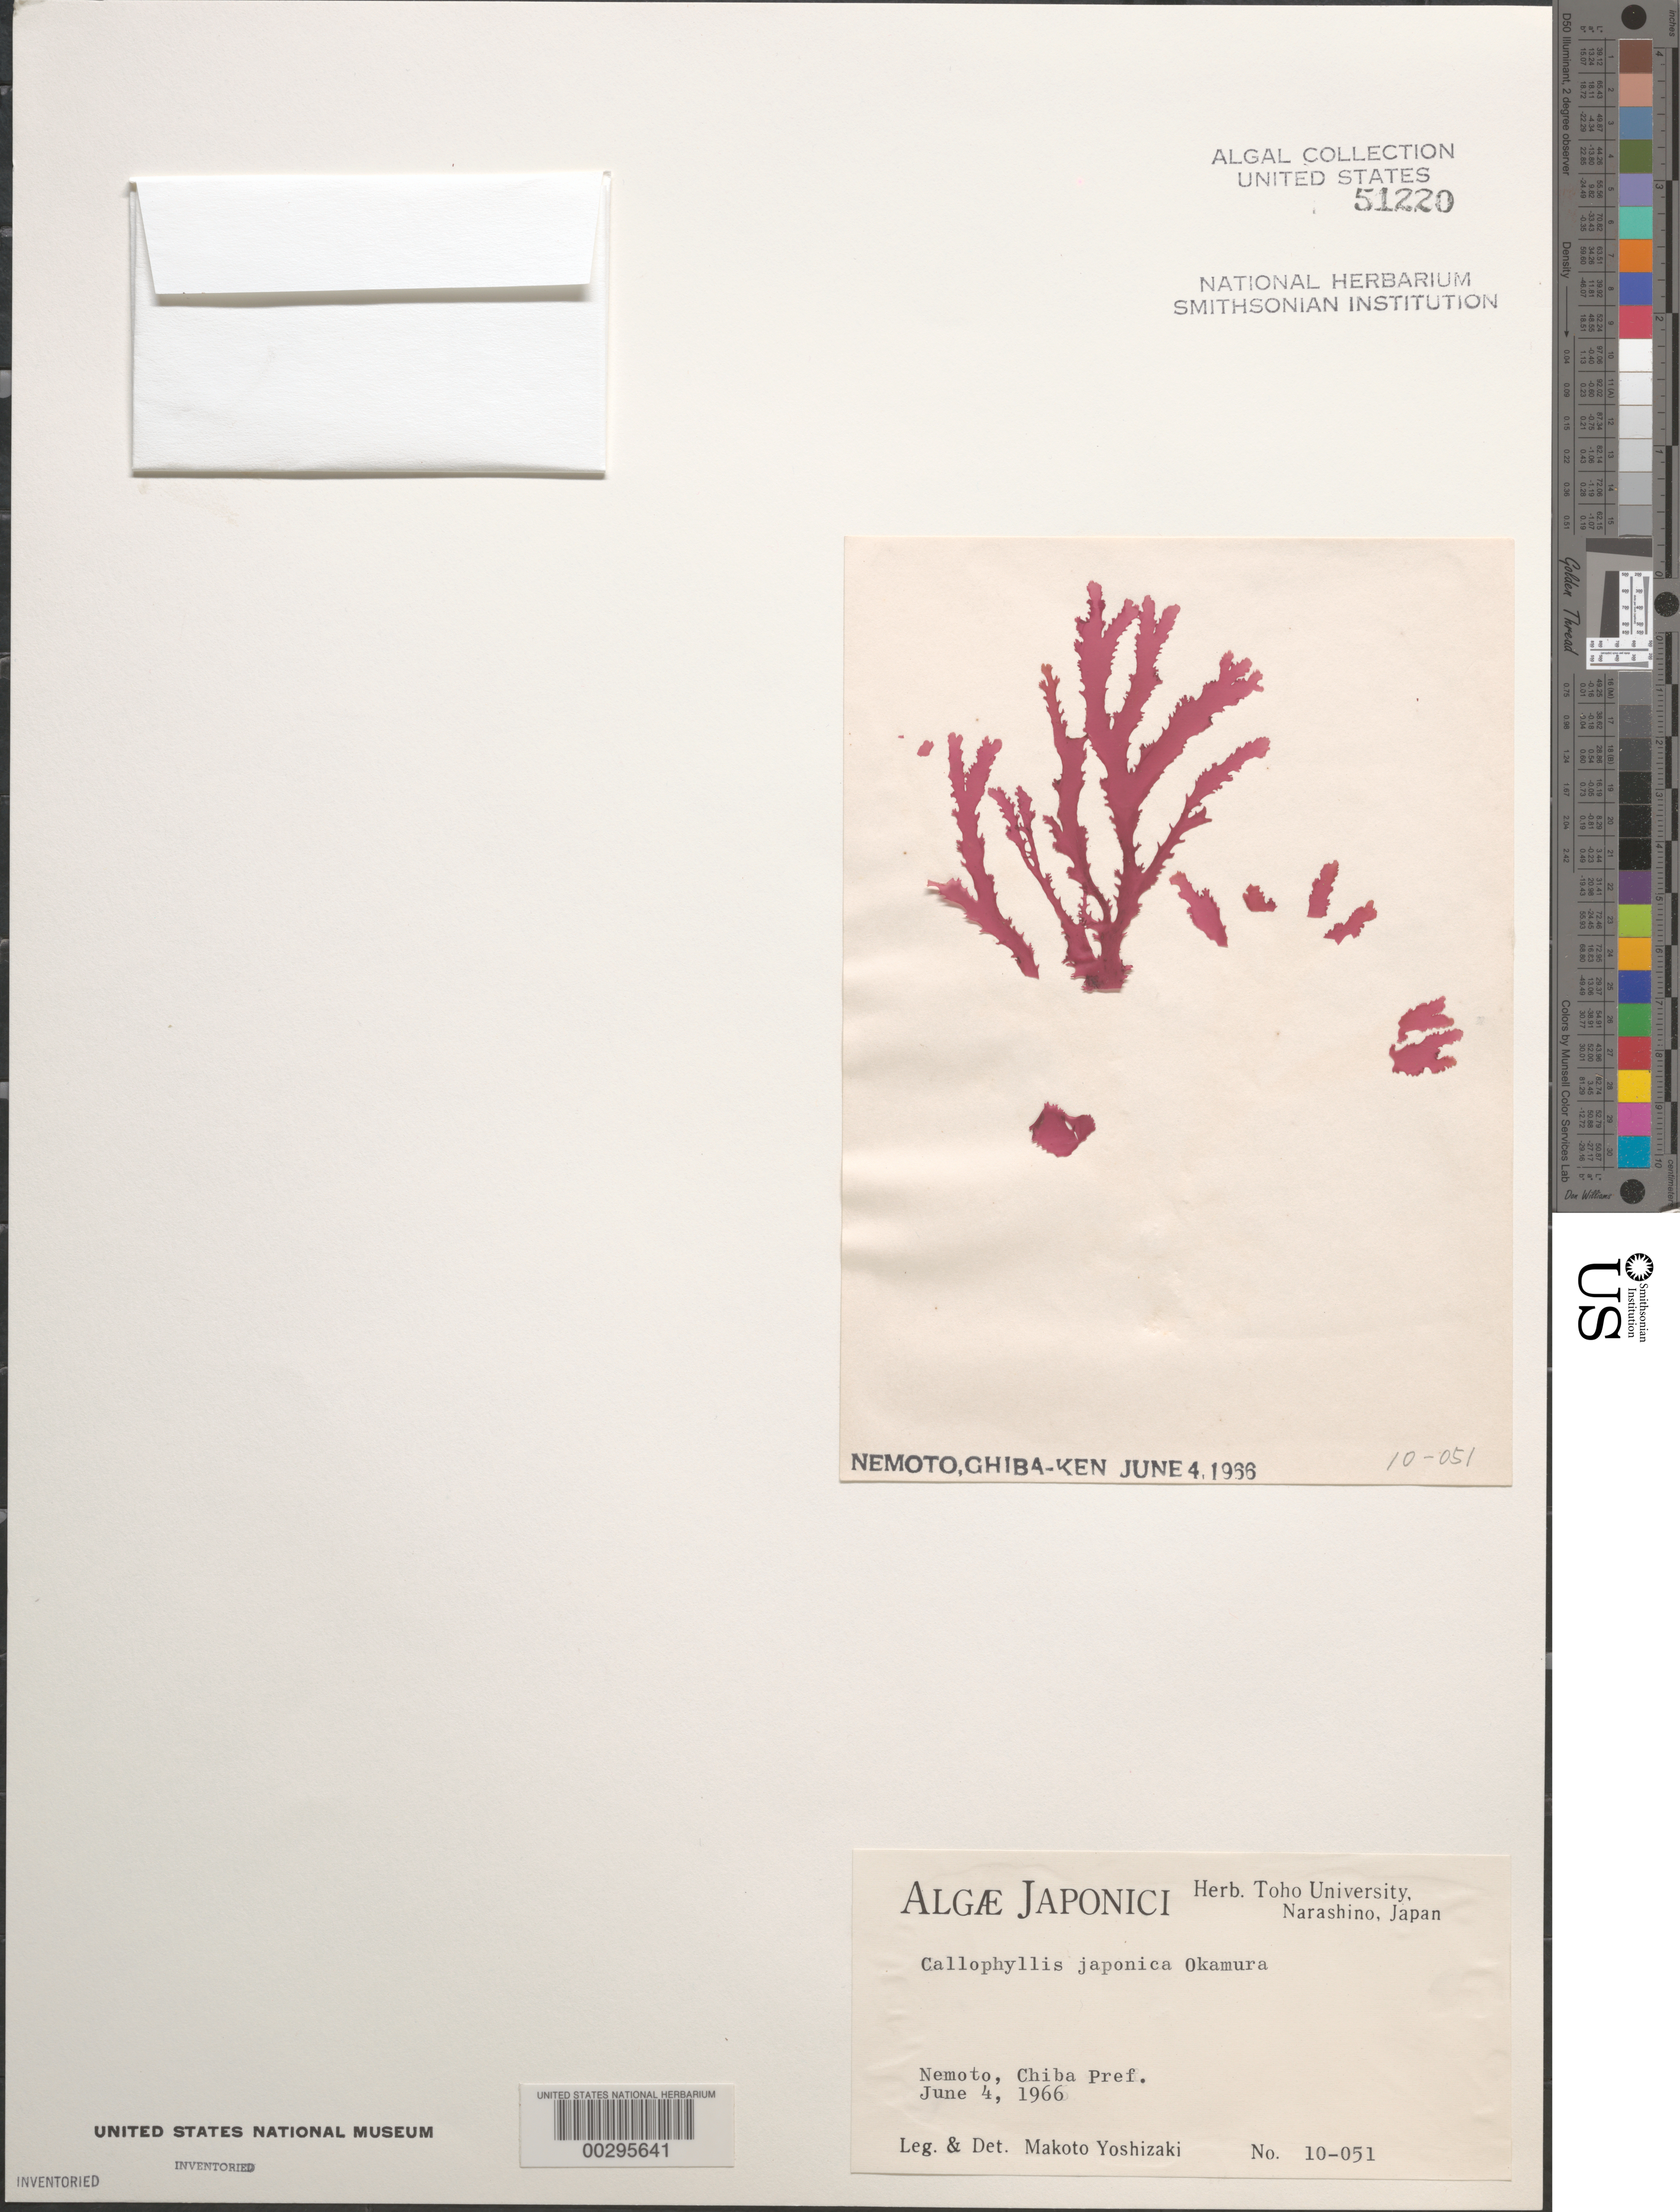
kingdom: Plantae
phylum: Rhodophyta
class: Florideophyceae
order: Gigartinales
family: Kallymeniaceae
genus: Callophyllis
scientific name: Callophyllis japonica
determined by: Yoshizaki, M.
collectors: M. Yoshizaki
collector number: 10-051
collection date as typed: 04 Jun 1966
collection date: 1966-06-04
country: Japan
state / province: Tiba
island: Honshu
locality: Nemoto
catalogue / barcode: US 51220